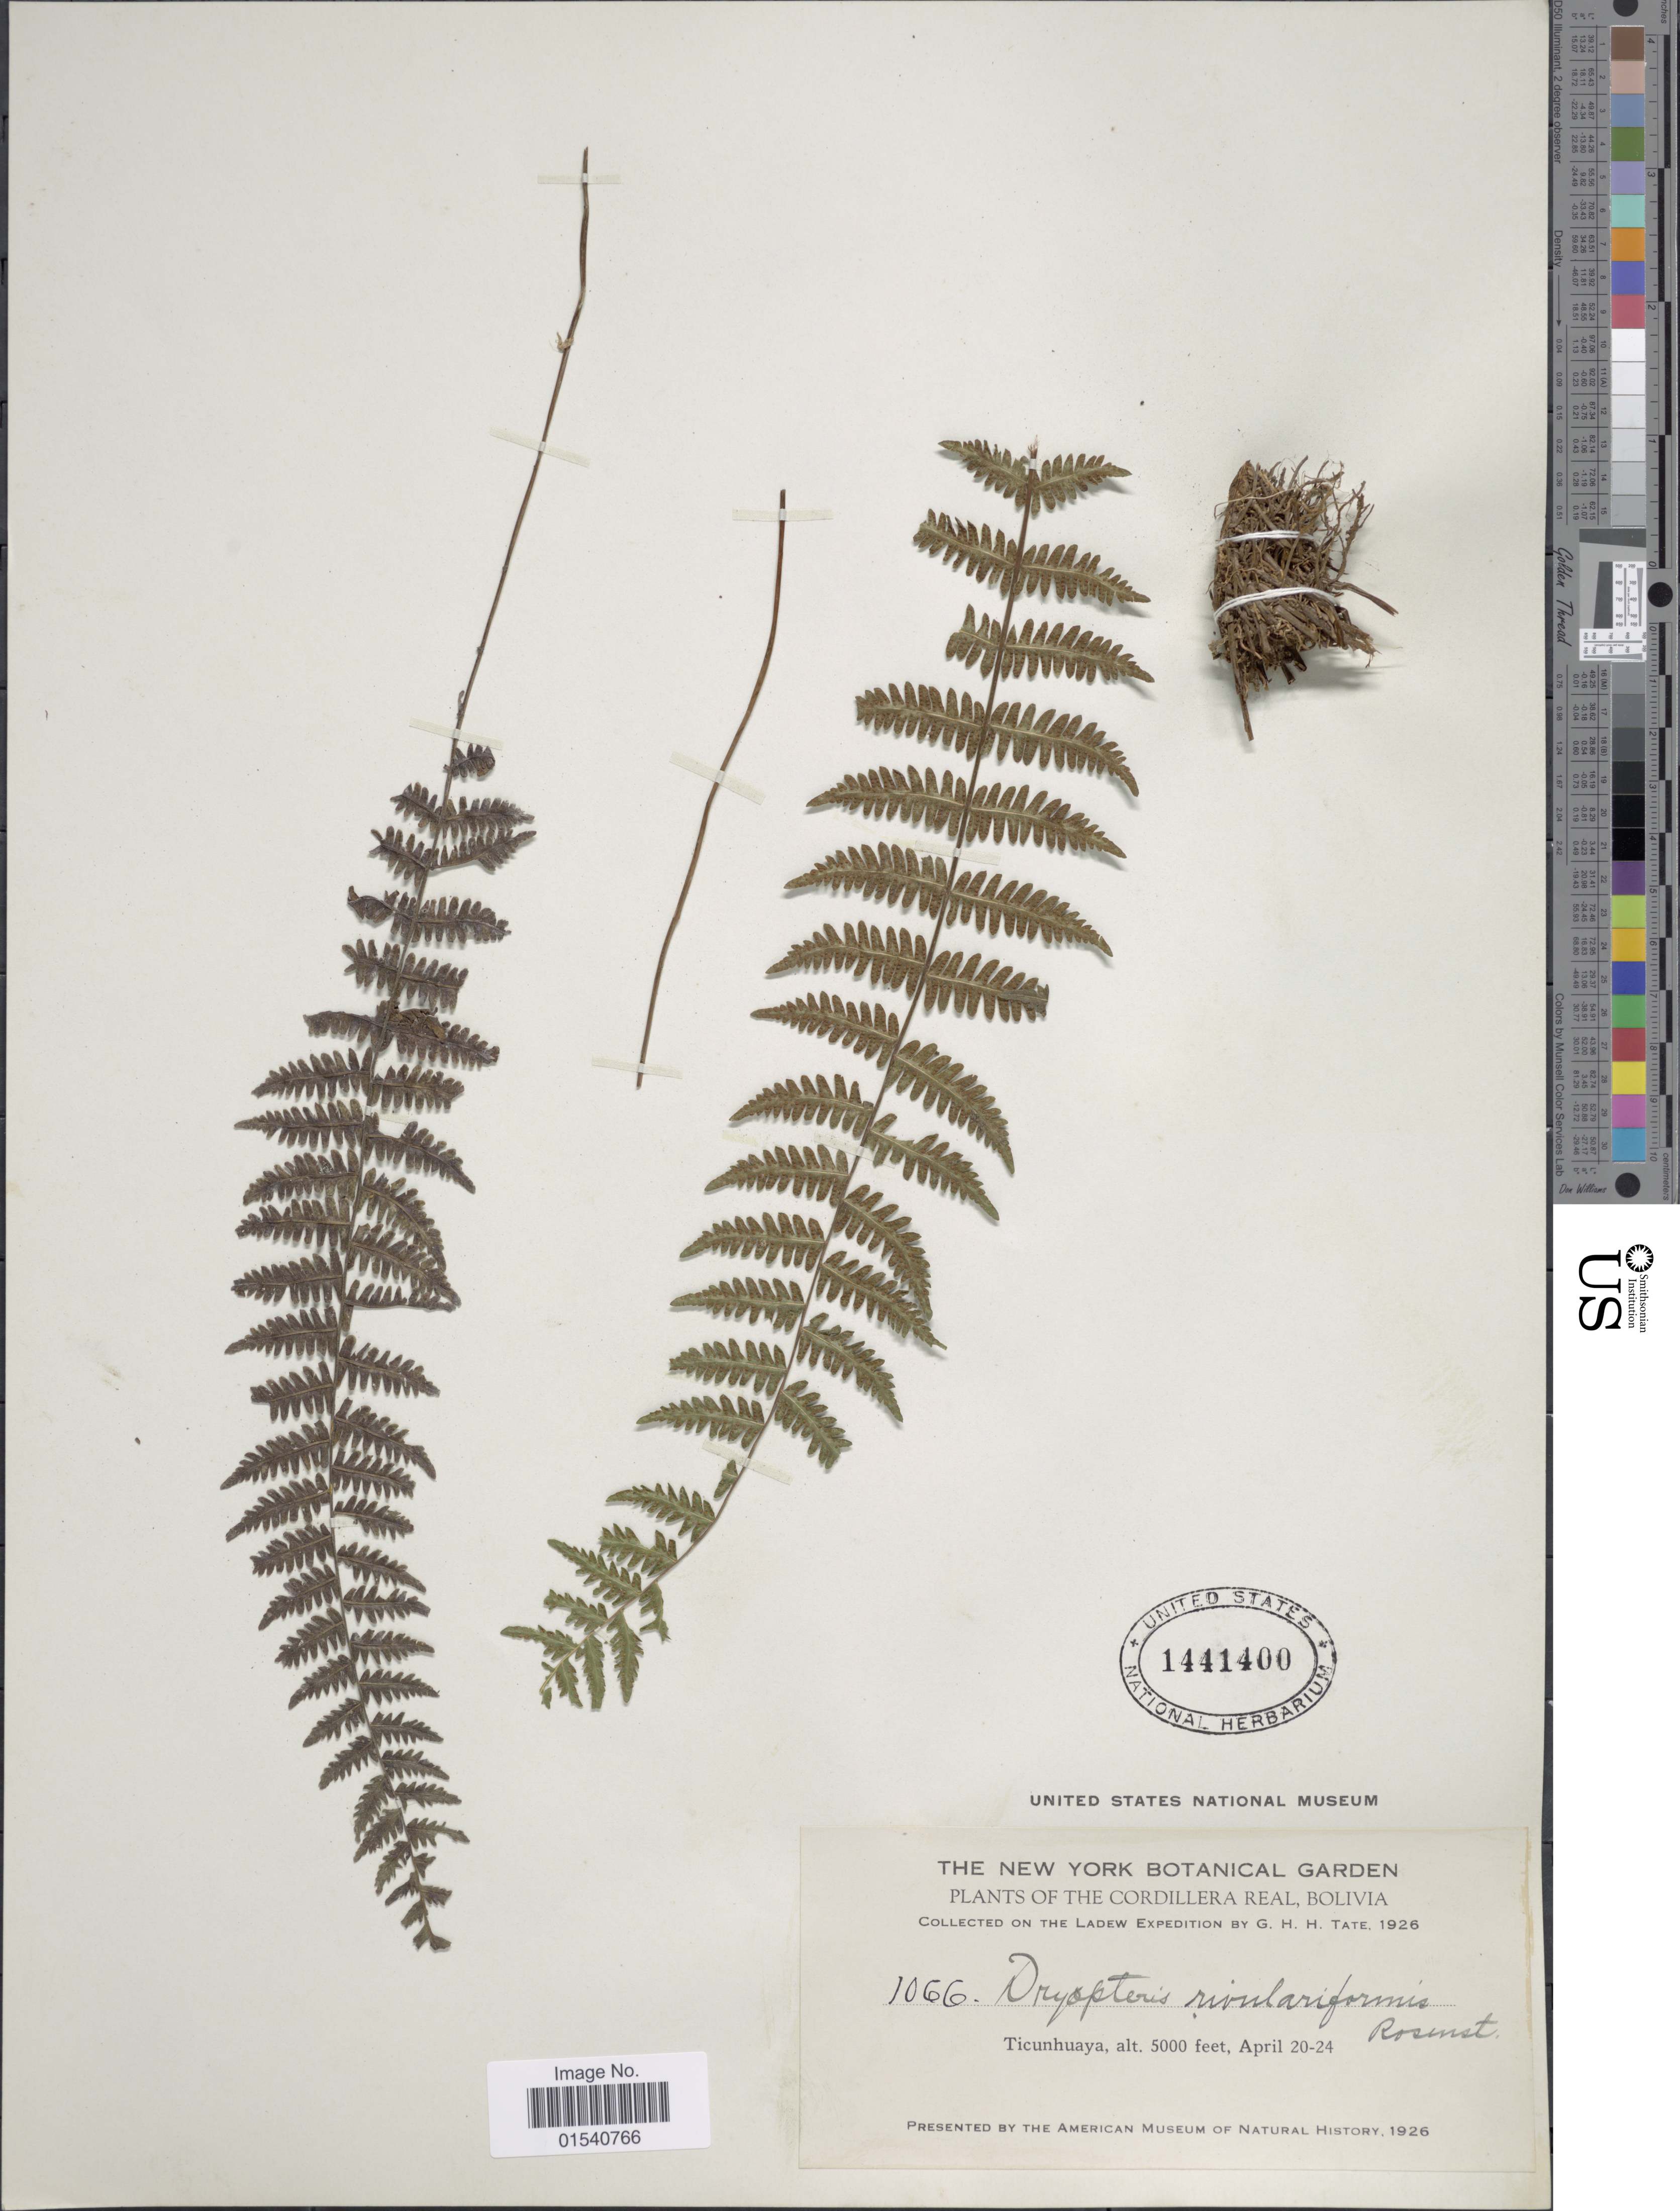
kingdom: Plantae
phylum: Tracheophyta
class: Polypodiopsida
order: Polypodiales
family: Thelypteridaceae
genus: Amauropelta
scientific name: Amauropelta rivulariformis (Rosenst.) comb. nov., ined 2015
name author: (Rosenst.)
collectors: G. H. H.Tate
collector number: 1066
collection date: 1926-04-20/1926-04-24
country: Bolivia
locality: The Cordillera Real, Ticunhuaya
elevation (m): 1524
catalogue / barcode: US 1441400